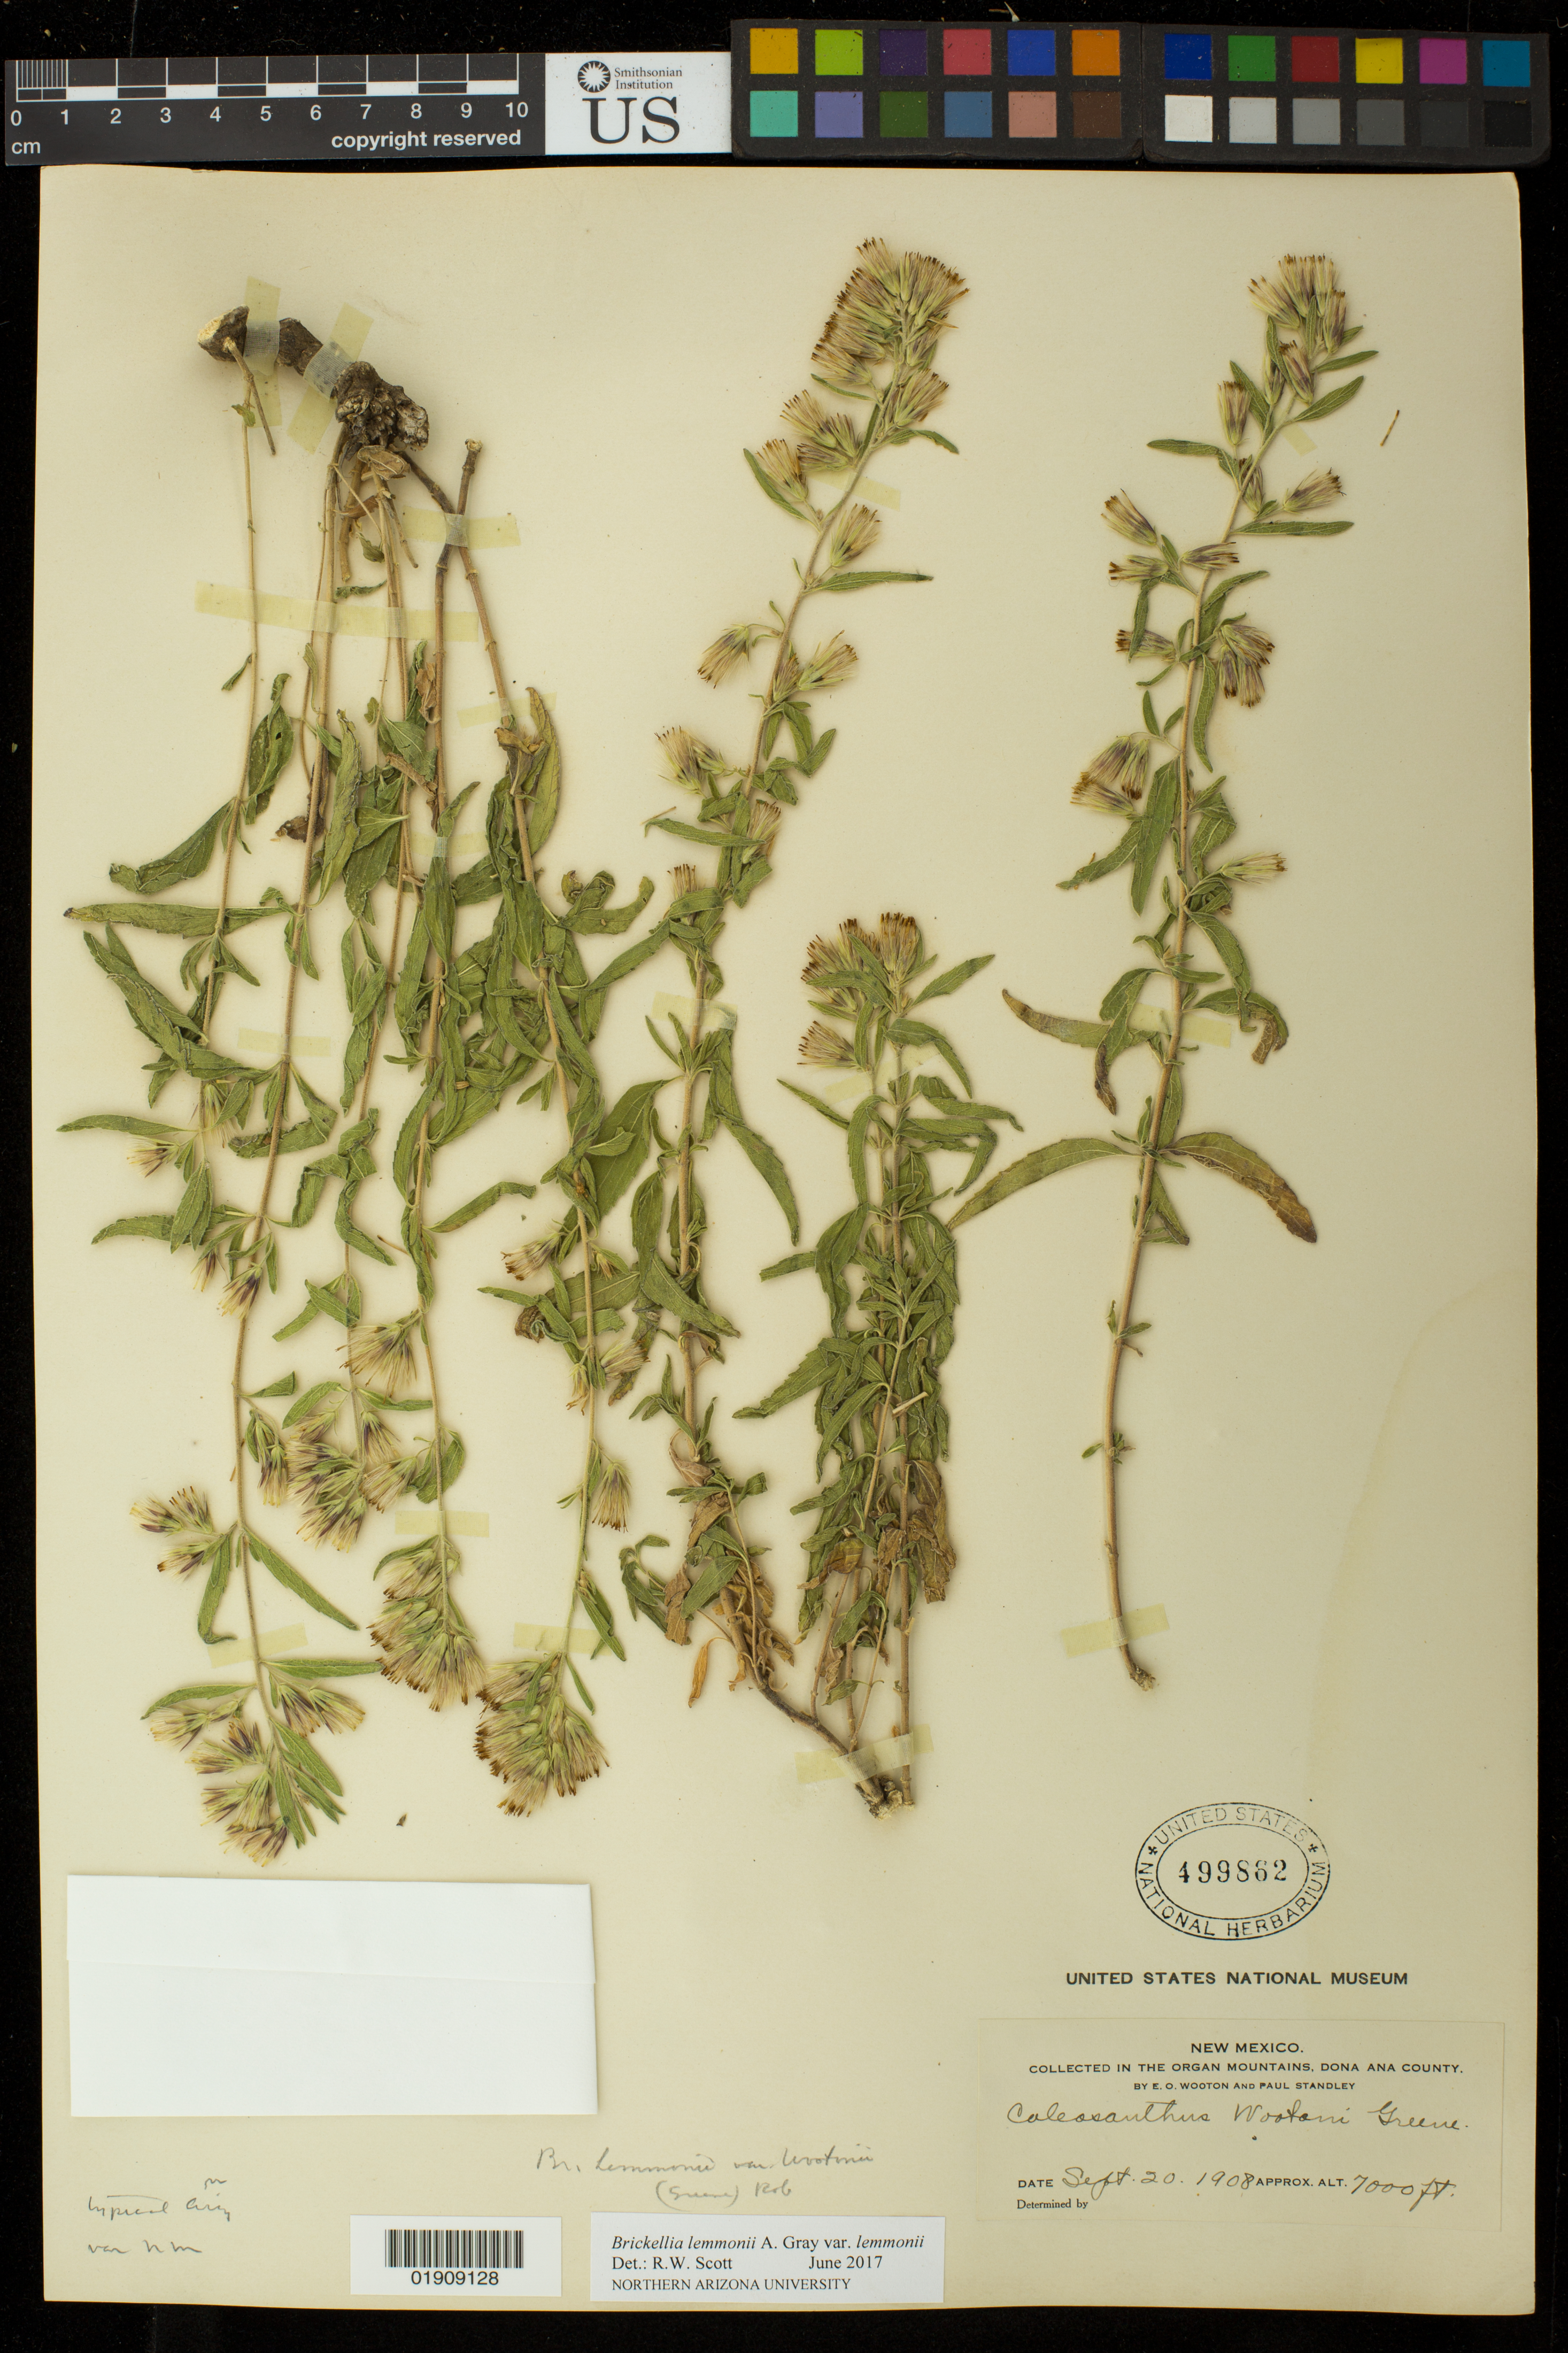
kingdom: Plantae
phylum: Tracheophyta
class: Magnoliopsida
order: Asterales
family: Asteraceae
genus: Brickellia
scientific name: Brickellia lemmonii var. lemmonii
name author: A. Gray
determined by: Scott, Randall W., (ASC), Northern Arizona University (UNITED STATES)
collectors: E. O. Wooton & P. C. Standley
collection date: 1908-09-20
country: United States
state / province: New Mexico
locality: In the Organ Mountains, Dona Ana County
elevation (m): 2134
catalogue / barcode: US 499862